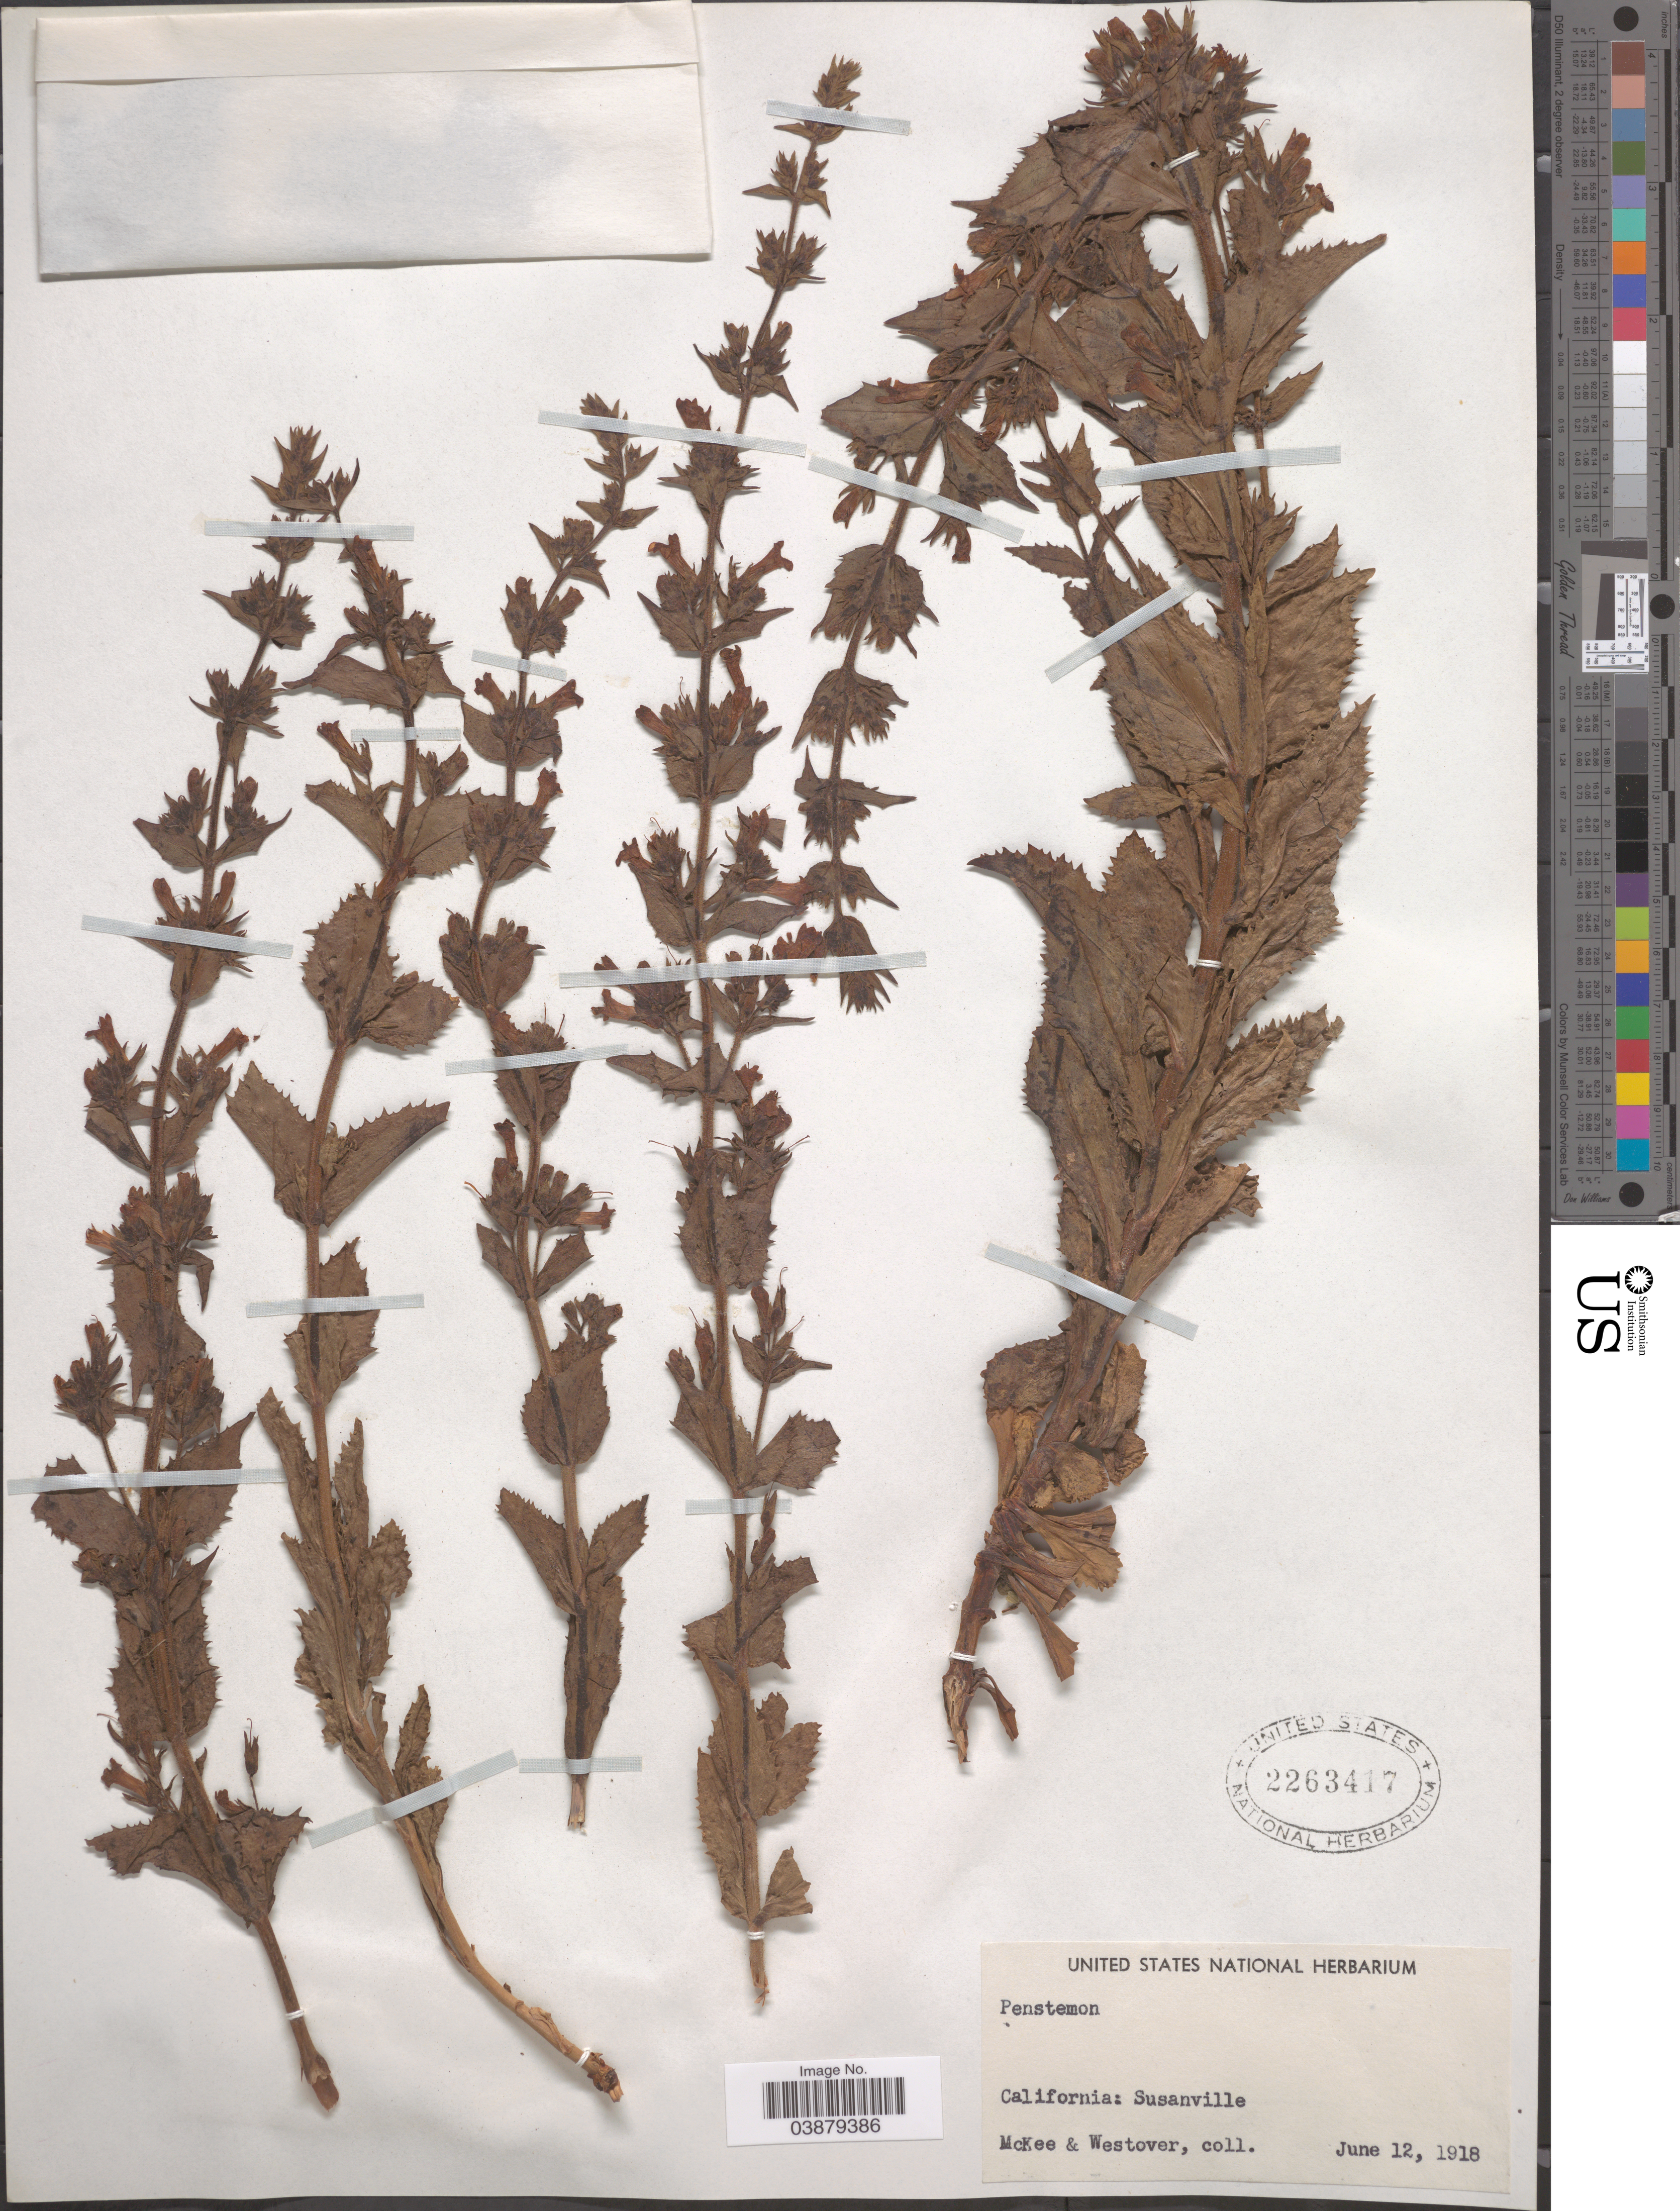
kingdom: Plantae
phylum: Tracheophyta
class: Magnoliopsida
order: Lamiales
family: Plantaginaceae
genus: Penstemon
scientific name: Penstemon sp.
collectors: McKee, -- & Westover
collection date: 1918-06-12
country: United States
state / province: California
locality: California: Susanville.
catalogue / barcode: US 2263417